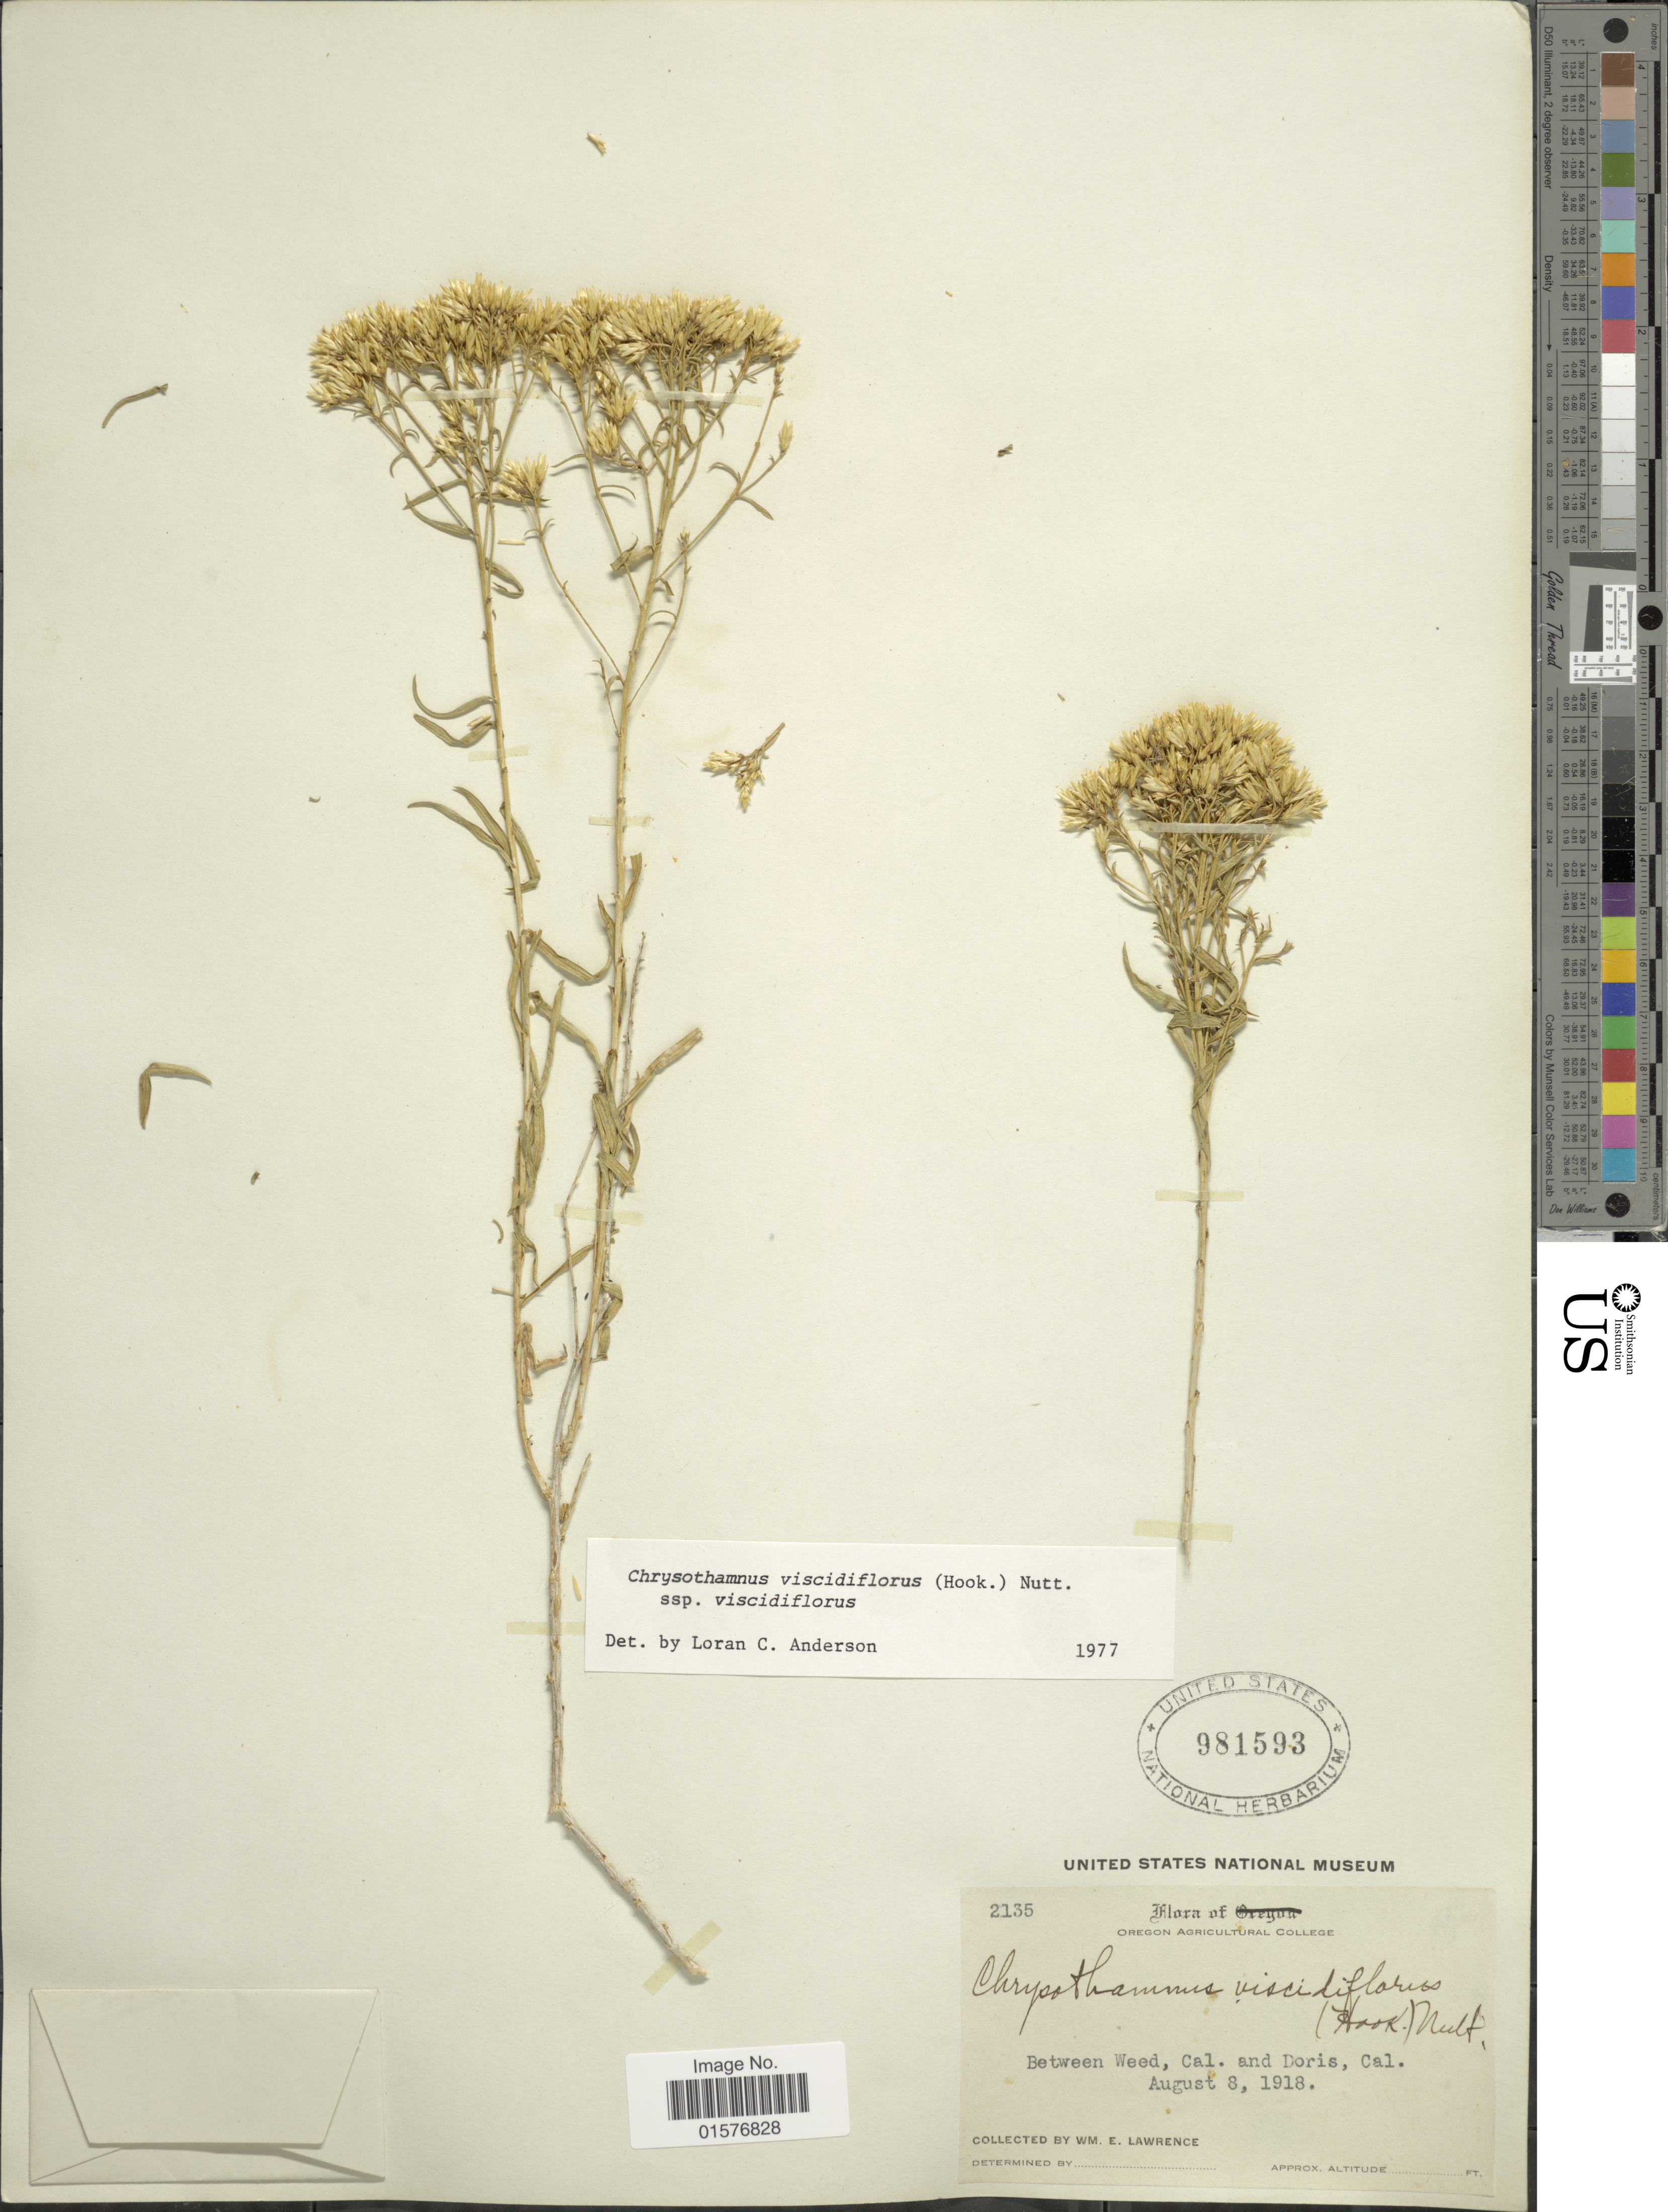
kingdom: Plantae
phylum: Tracheophyta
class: Magnoliopsida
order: Asterales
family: Asteraceae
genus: Chrysothamnus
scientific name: Chrysothamnus viscidiflorus subsp. viscidiflorus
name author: (Hook.) Nutt.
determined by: Urbatsch, Lowell E., Curator (LSU), Louisiana State University (UNITED STATES)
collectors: W. Lawrence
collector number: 2135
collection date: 1918-08-08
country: United States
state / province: California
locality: Between Weed, Cal. And Doris, Cal.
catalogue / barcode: US 981593